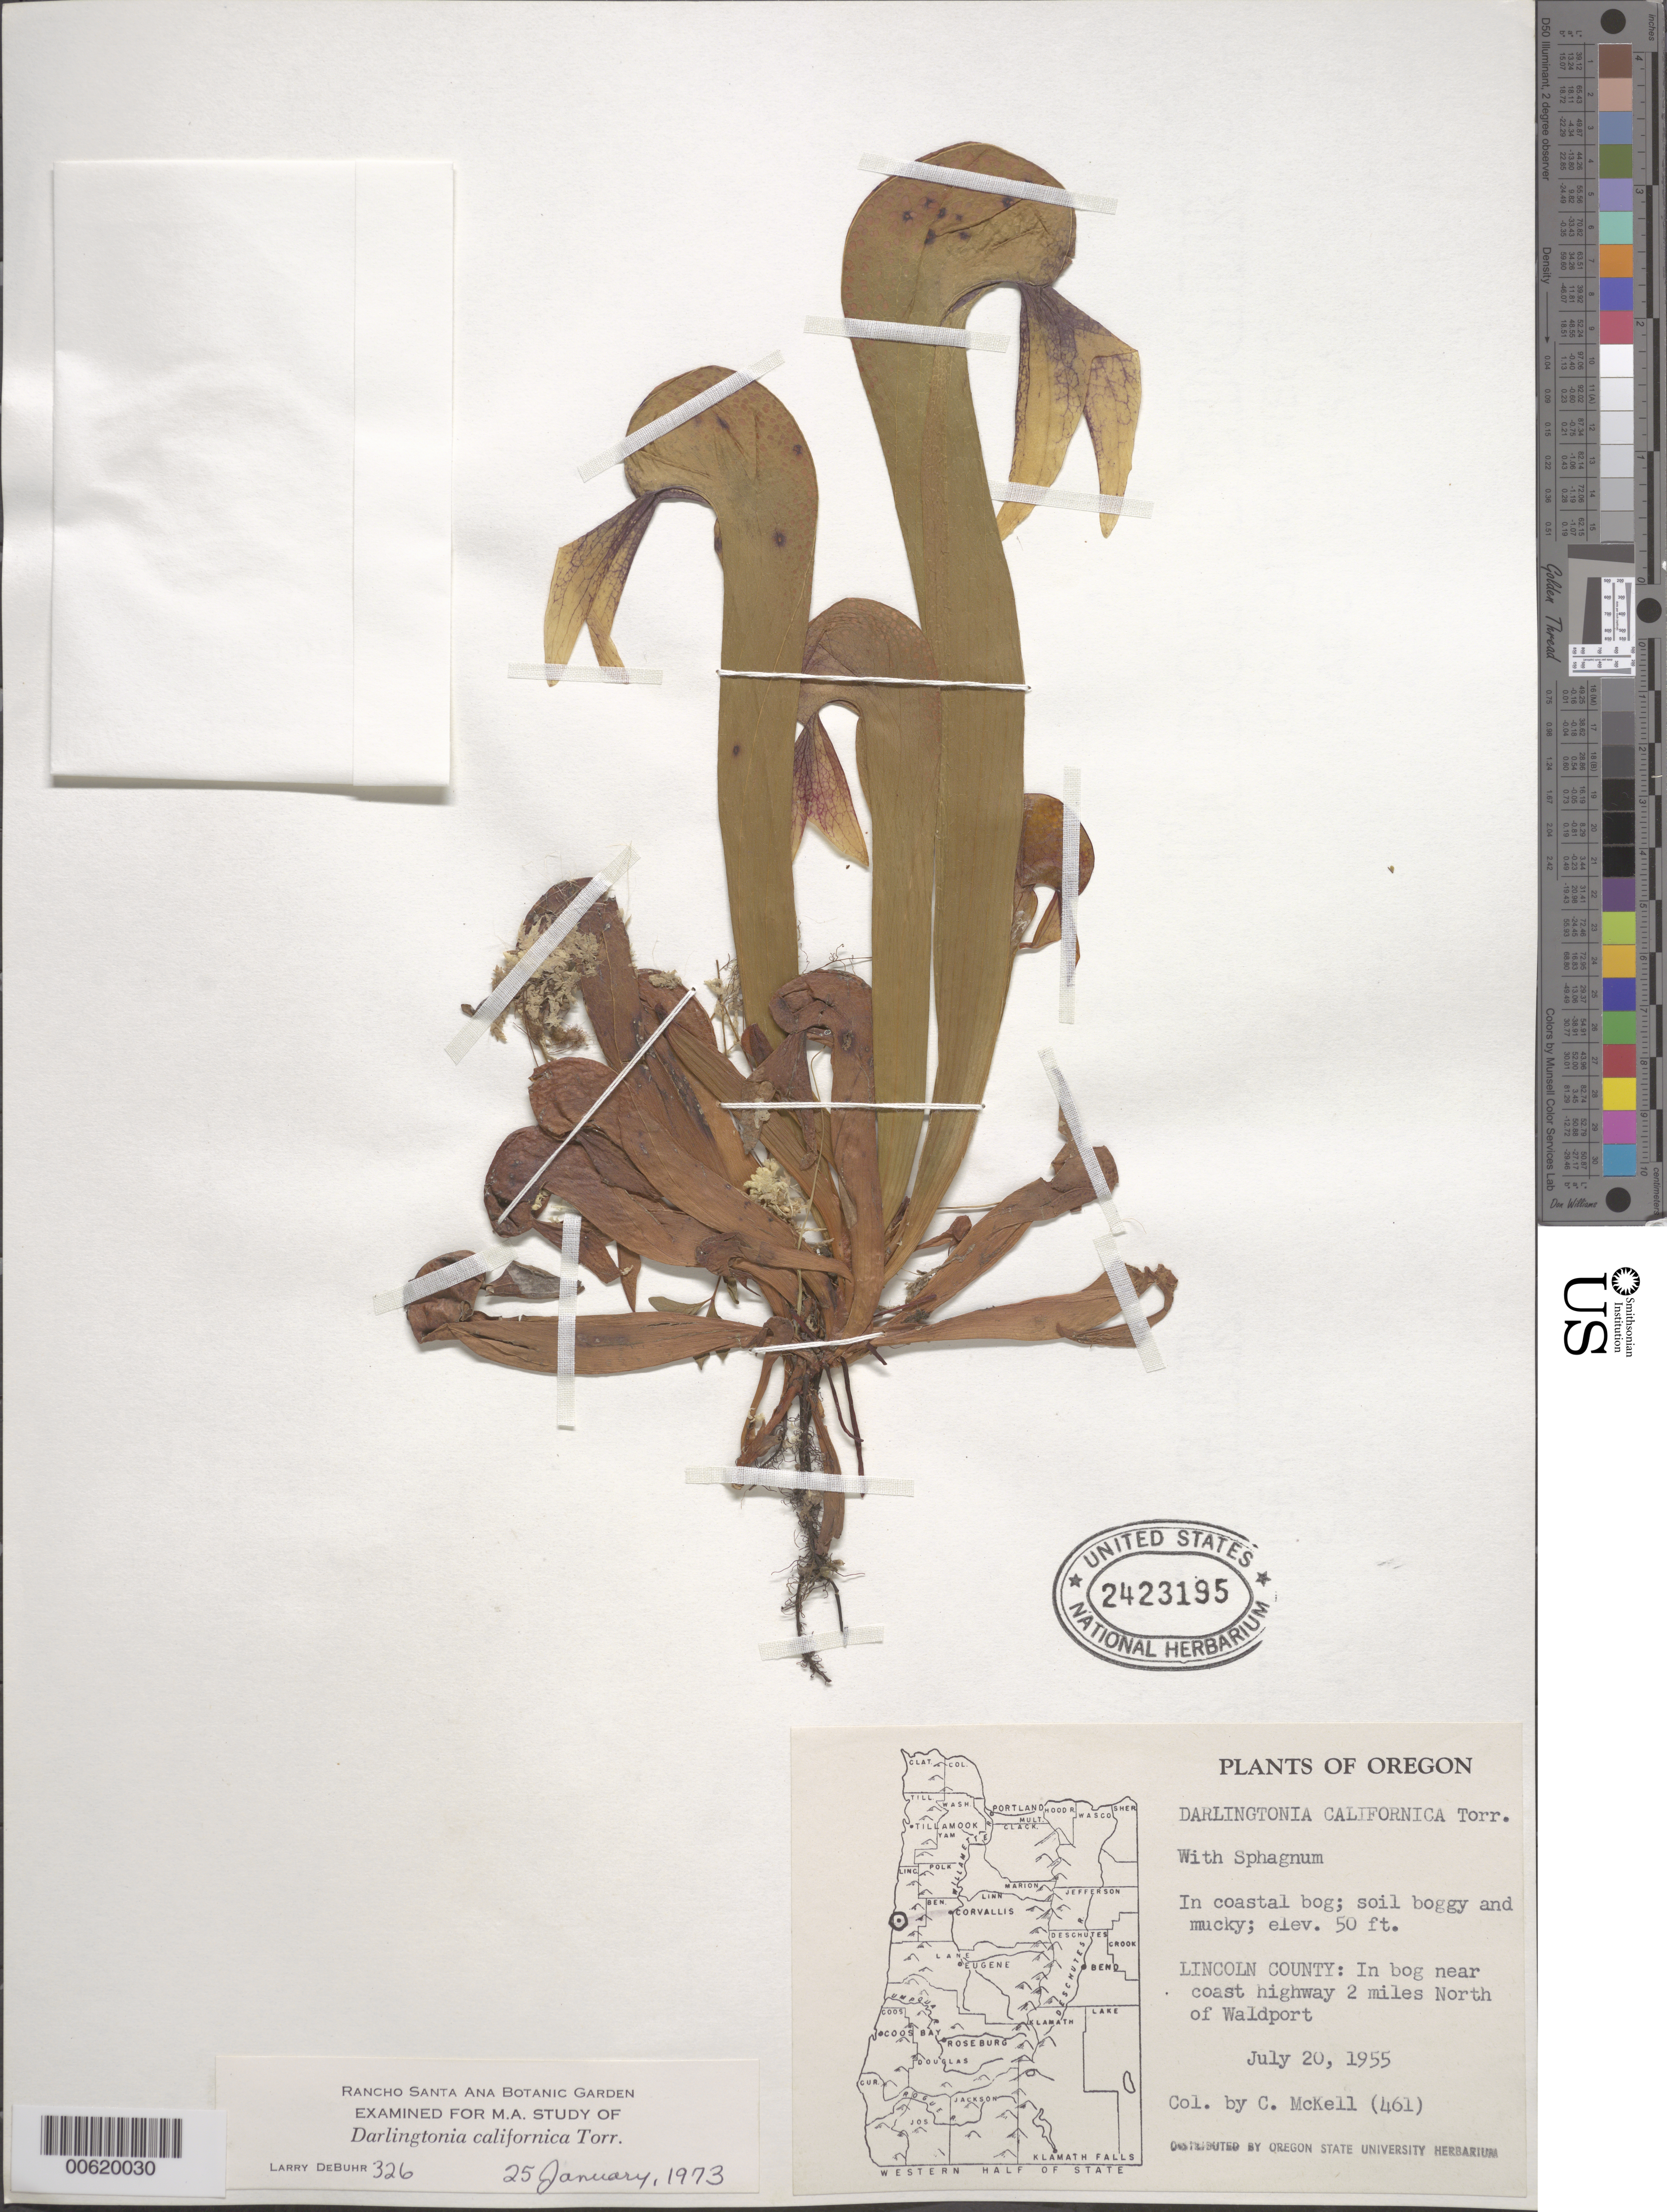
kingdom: Plantae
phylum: Tracheophyta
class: Magnoliopsida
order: Ericales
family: Sarraceniaceae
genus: Darlingtonia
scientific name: Darlingtonia californica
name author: Torr.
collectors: C. McKeil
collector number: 461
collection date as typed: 20 Jul 1955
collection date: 1955-07-20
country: United States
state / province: Oregon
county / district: Lincoln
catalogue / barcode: US 2423195